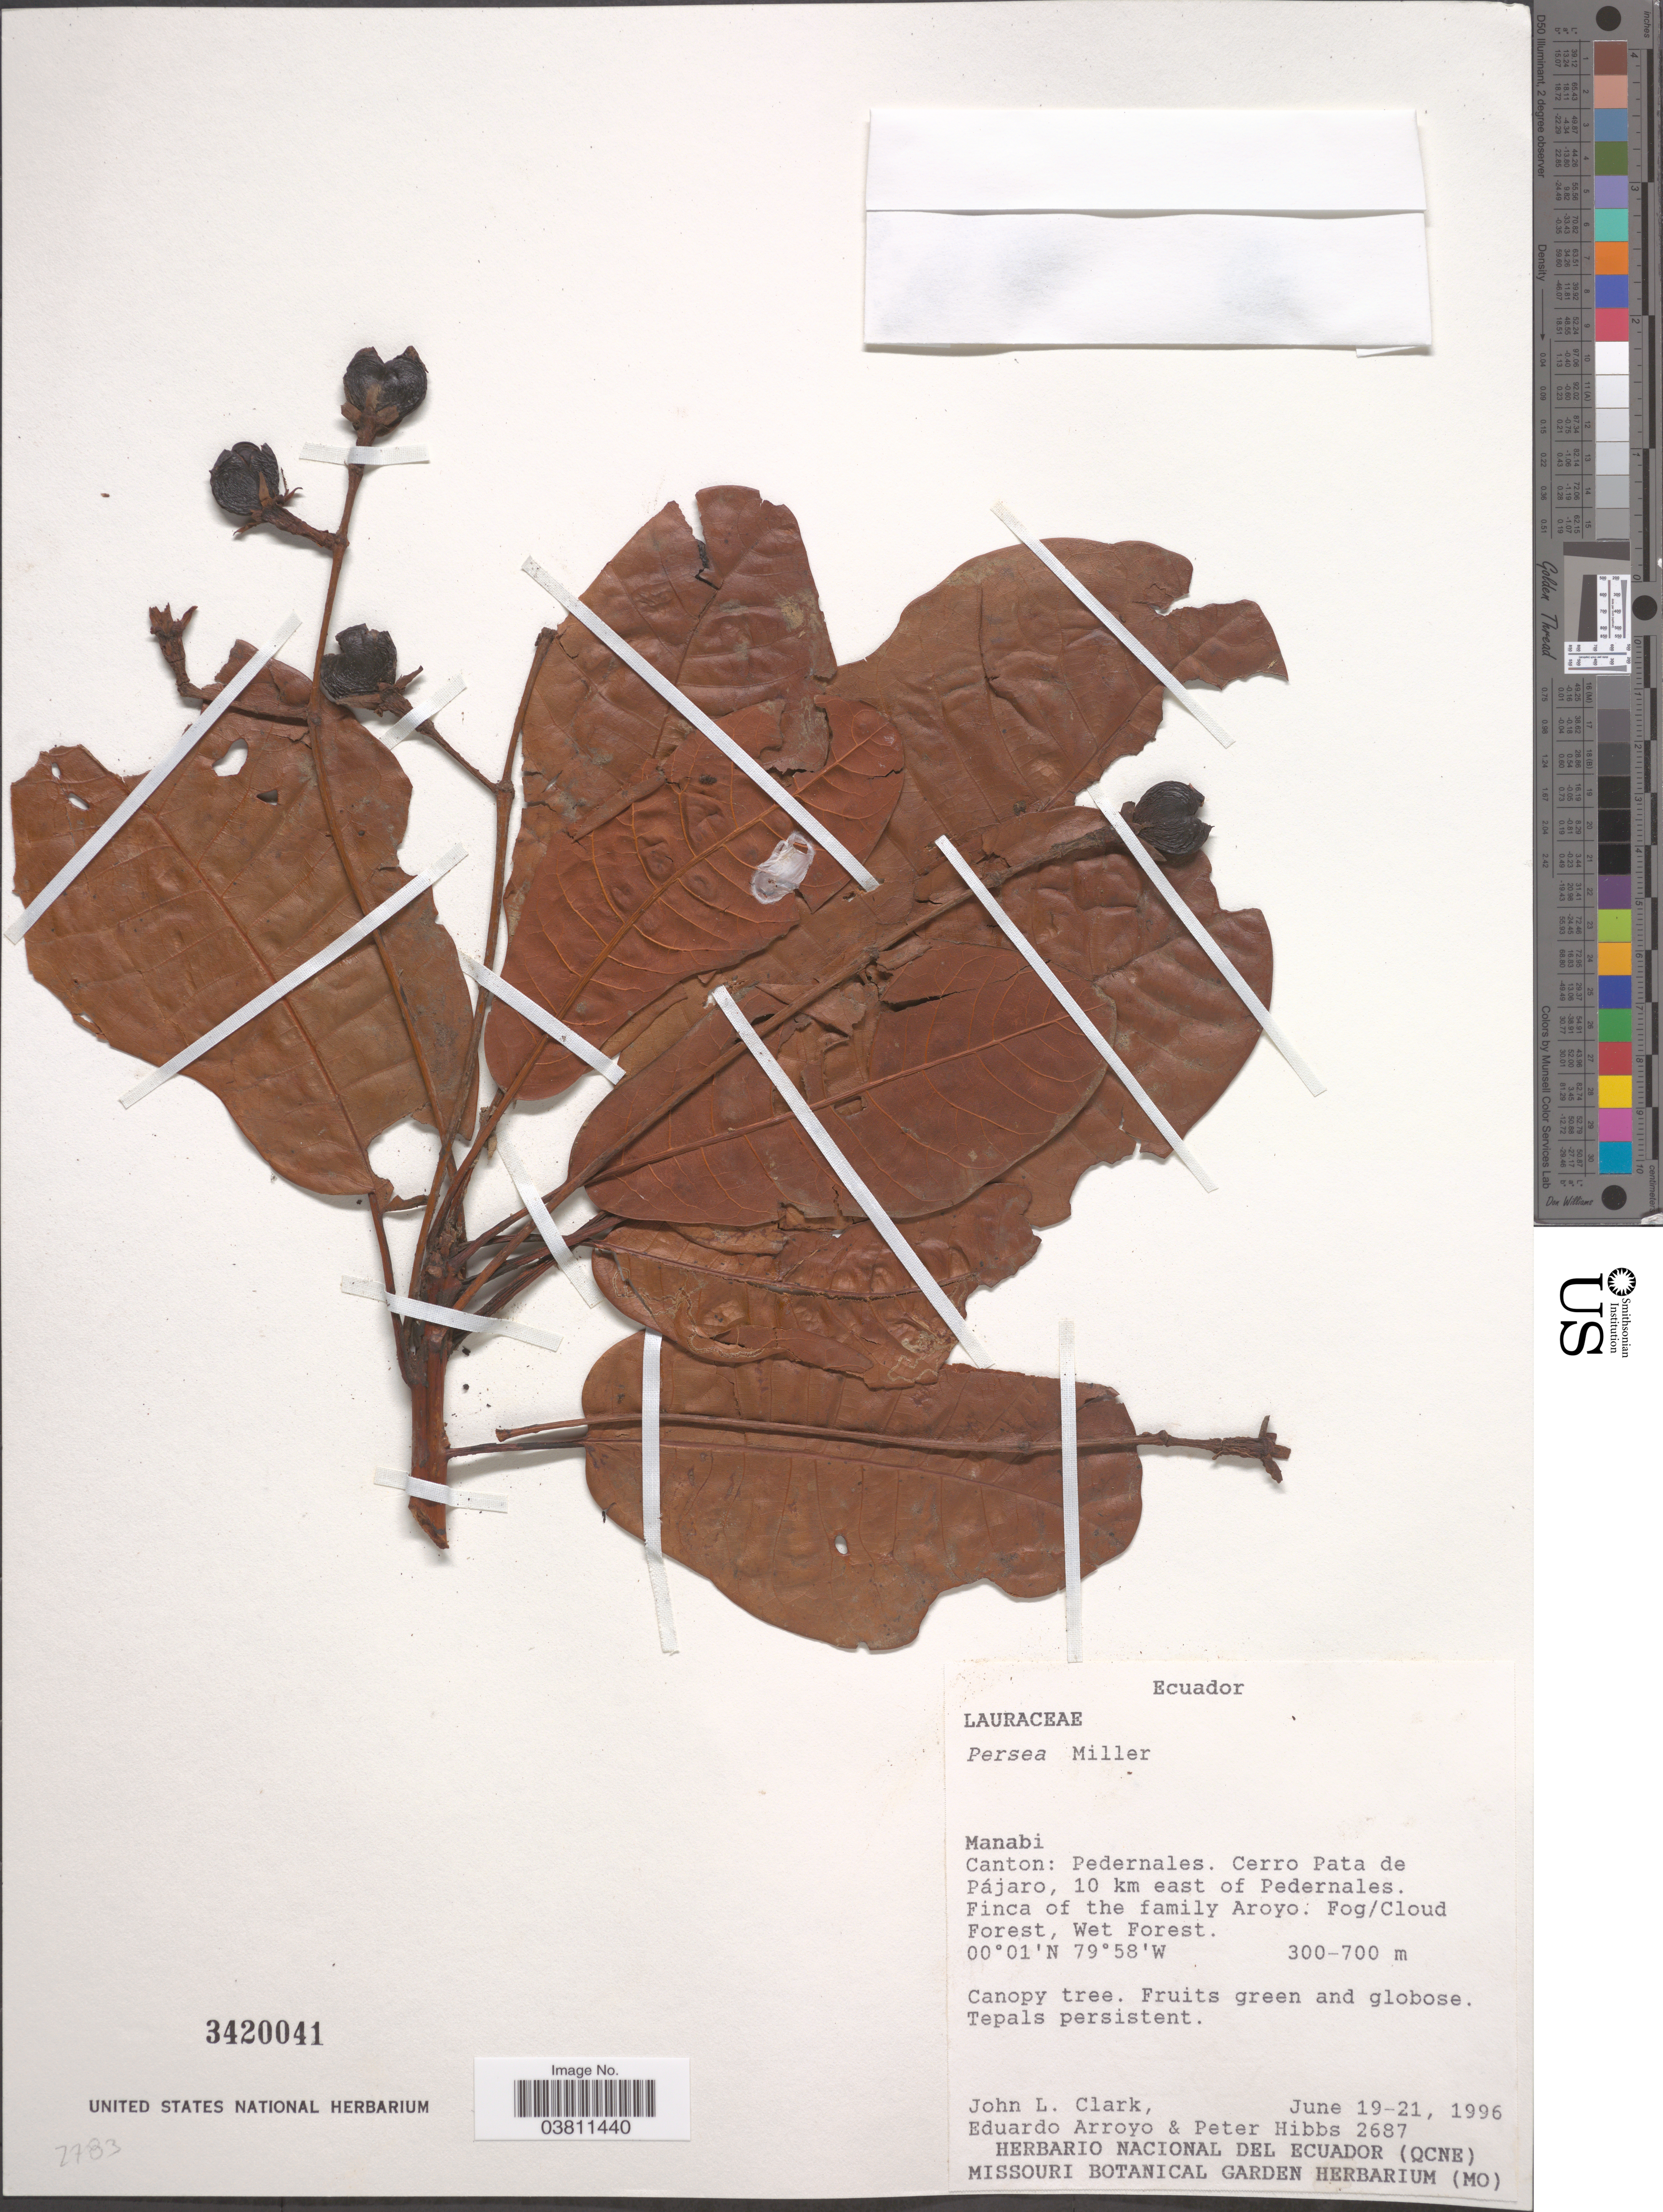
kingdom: Plantae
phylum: Tracheophyta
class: Magnoliopsida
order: Laurales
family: Lauraceae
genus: Persea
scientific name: Persea sp.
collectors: J. L. Clark, E. Arroyo & P. Hibbs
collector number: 2687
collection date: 1996-06-19/1996-06-21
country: Ecuador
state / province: Manabí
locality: Canton: Pedernales. Cerro Pata de Pájaro, 10 km east of Pedernales. Finca of the family Aroyo.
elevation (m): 300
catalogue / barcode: US 3420041